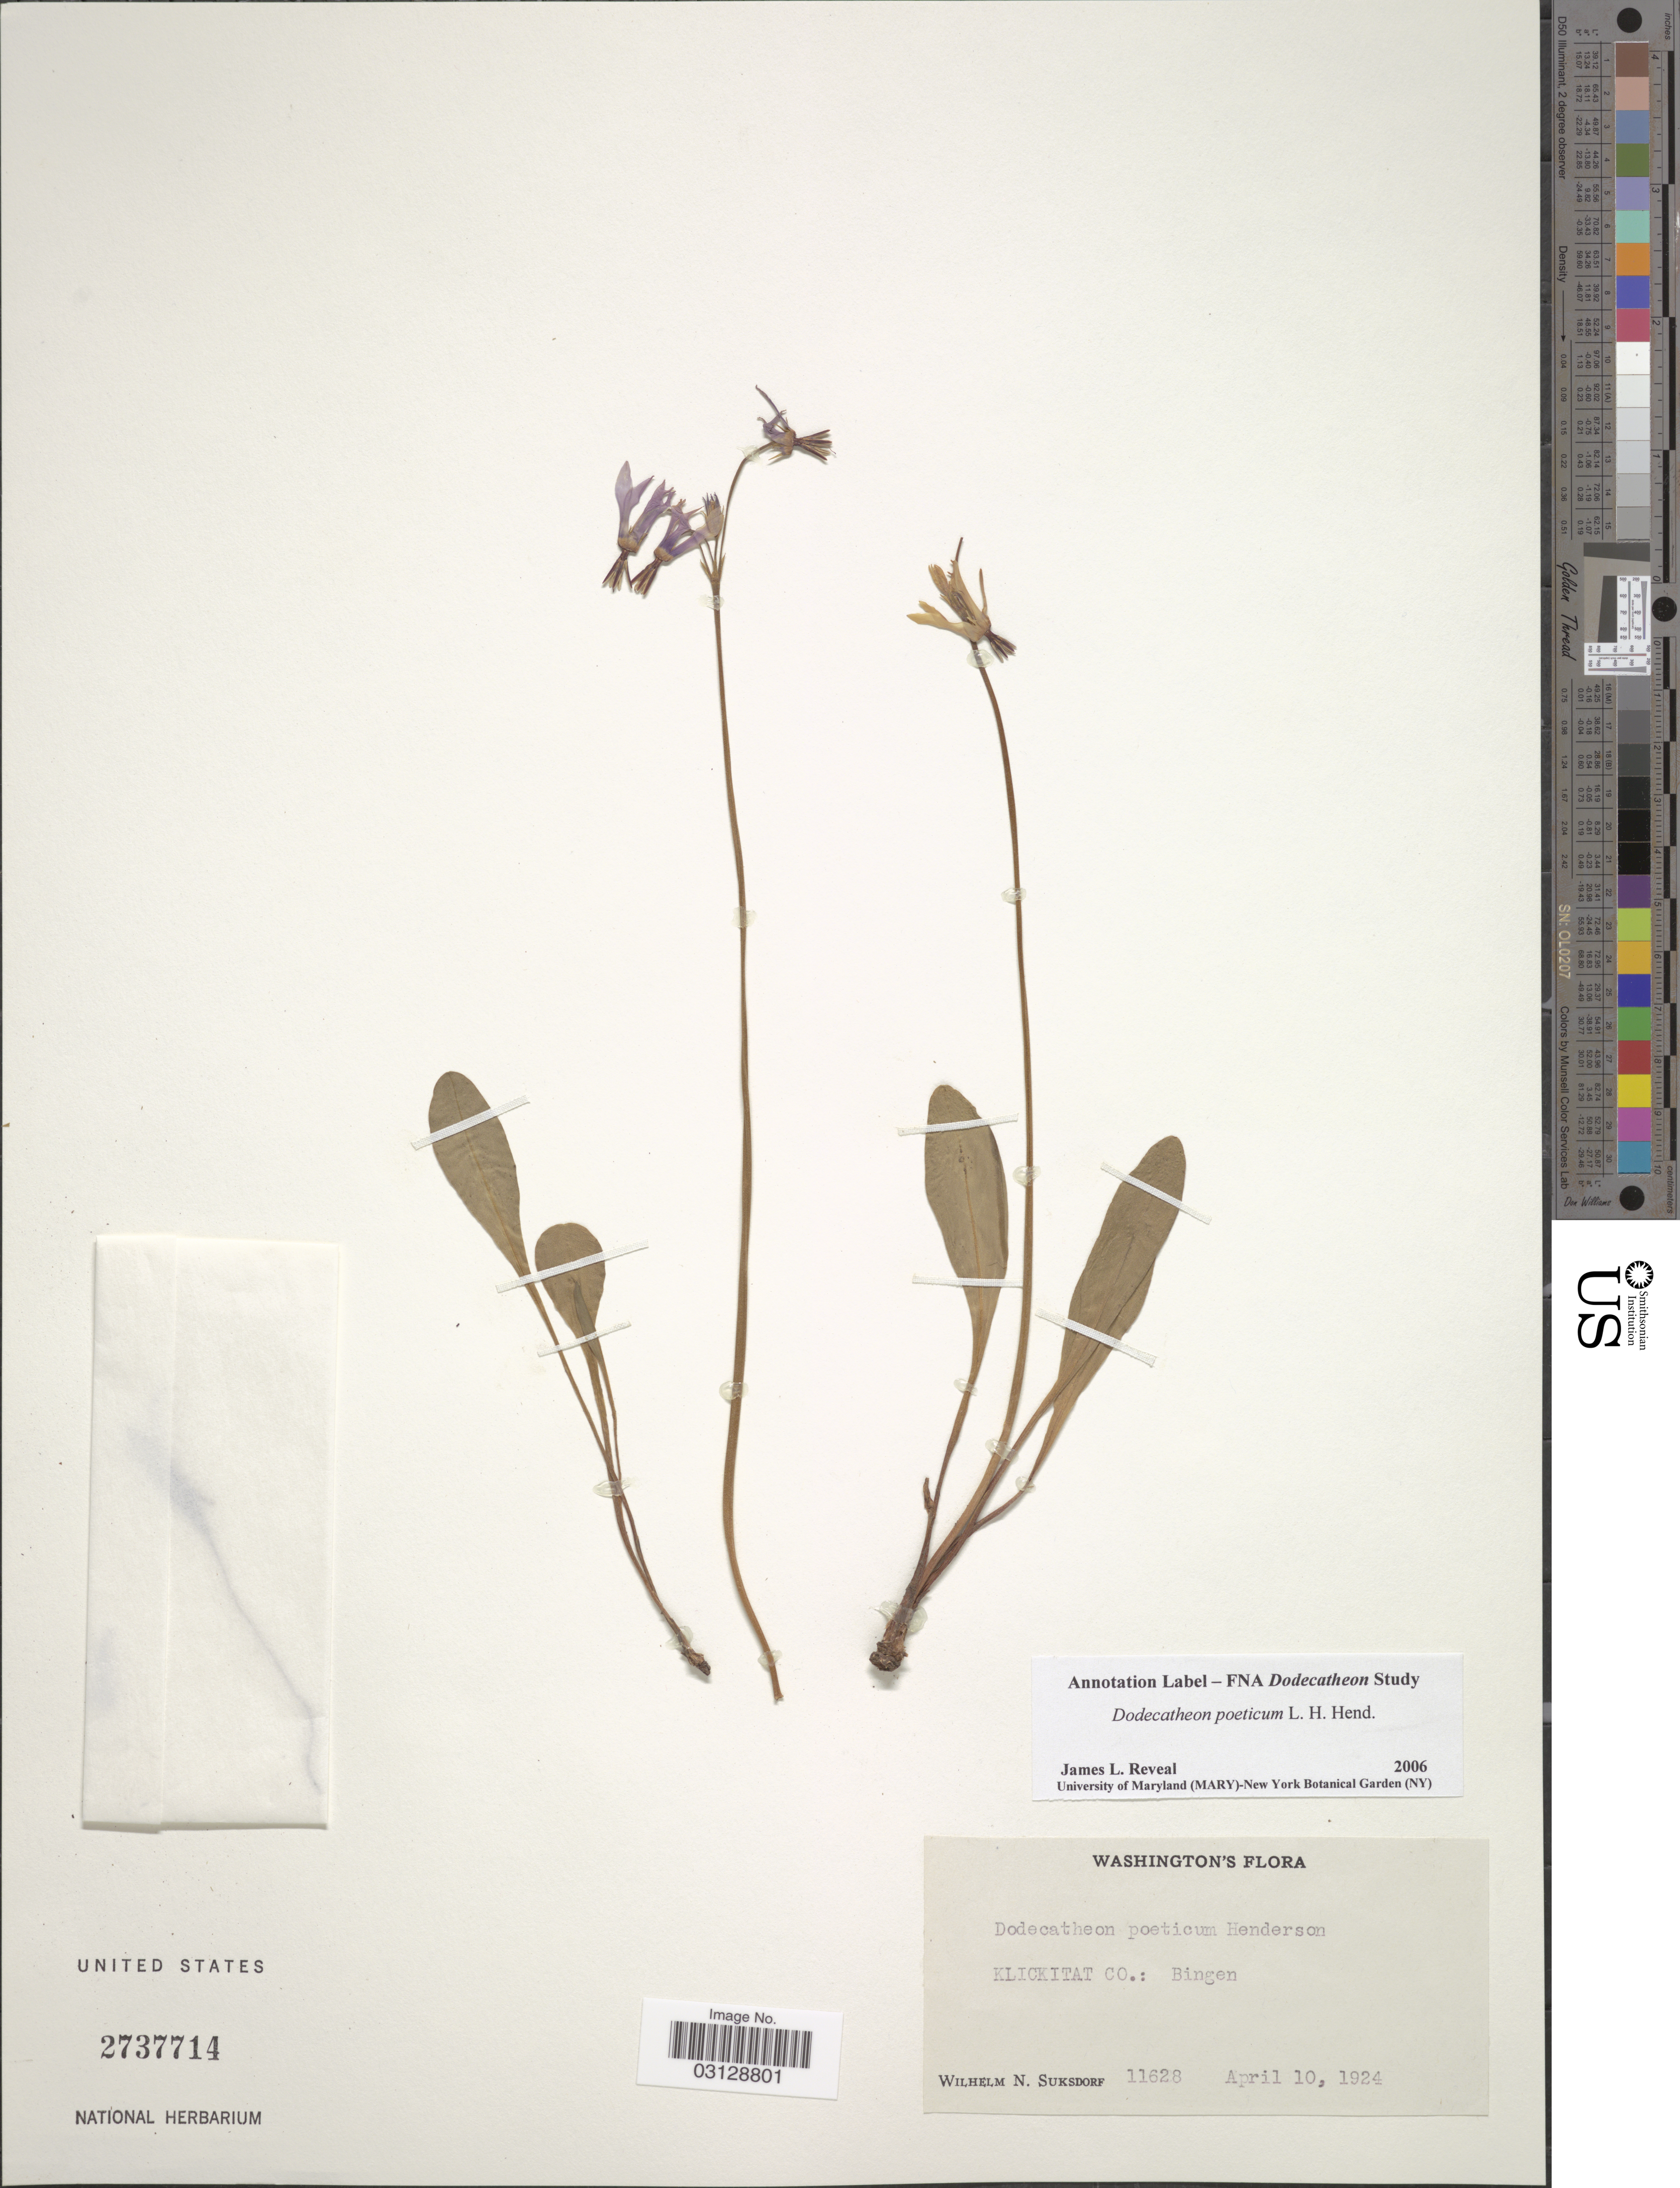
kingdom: Plantae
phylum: Tracheophyta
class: Magnoliopsida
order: Ericales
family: Primulaceae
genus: Dodecatheon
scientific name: Dodecatheon poeticum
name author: L.F. Hend.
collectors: W. N. Suksdorf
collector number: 11628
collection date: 1924-04-10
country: United States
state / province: Washington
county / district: Klickitat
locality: Klickitat Co: Bingen.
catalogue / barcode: US 2737714